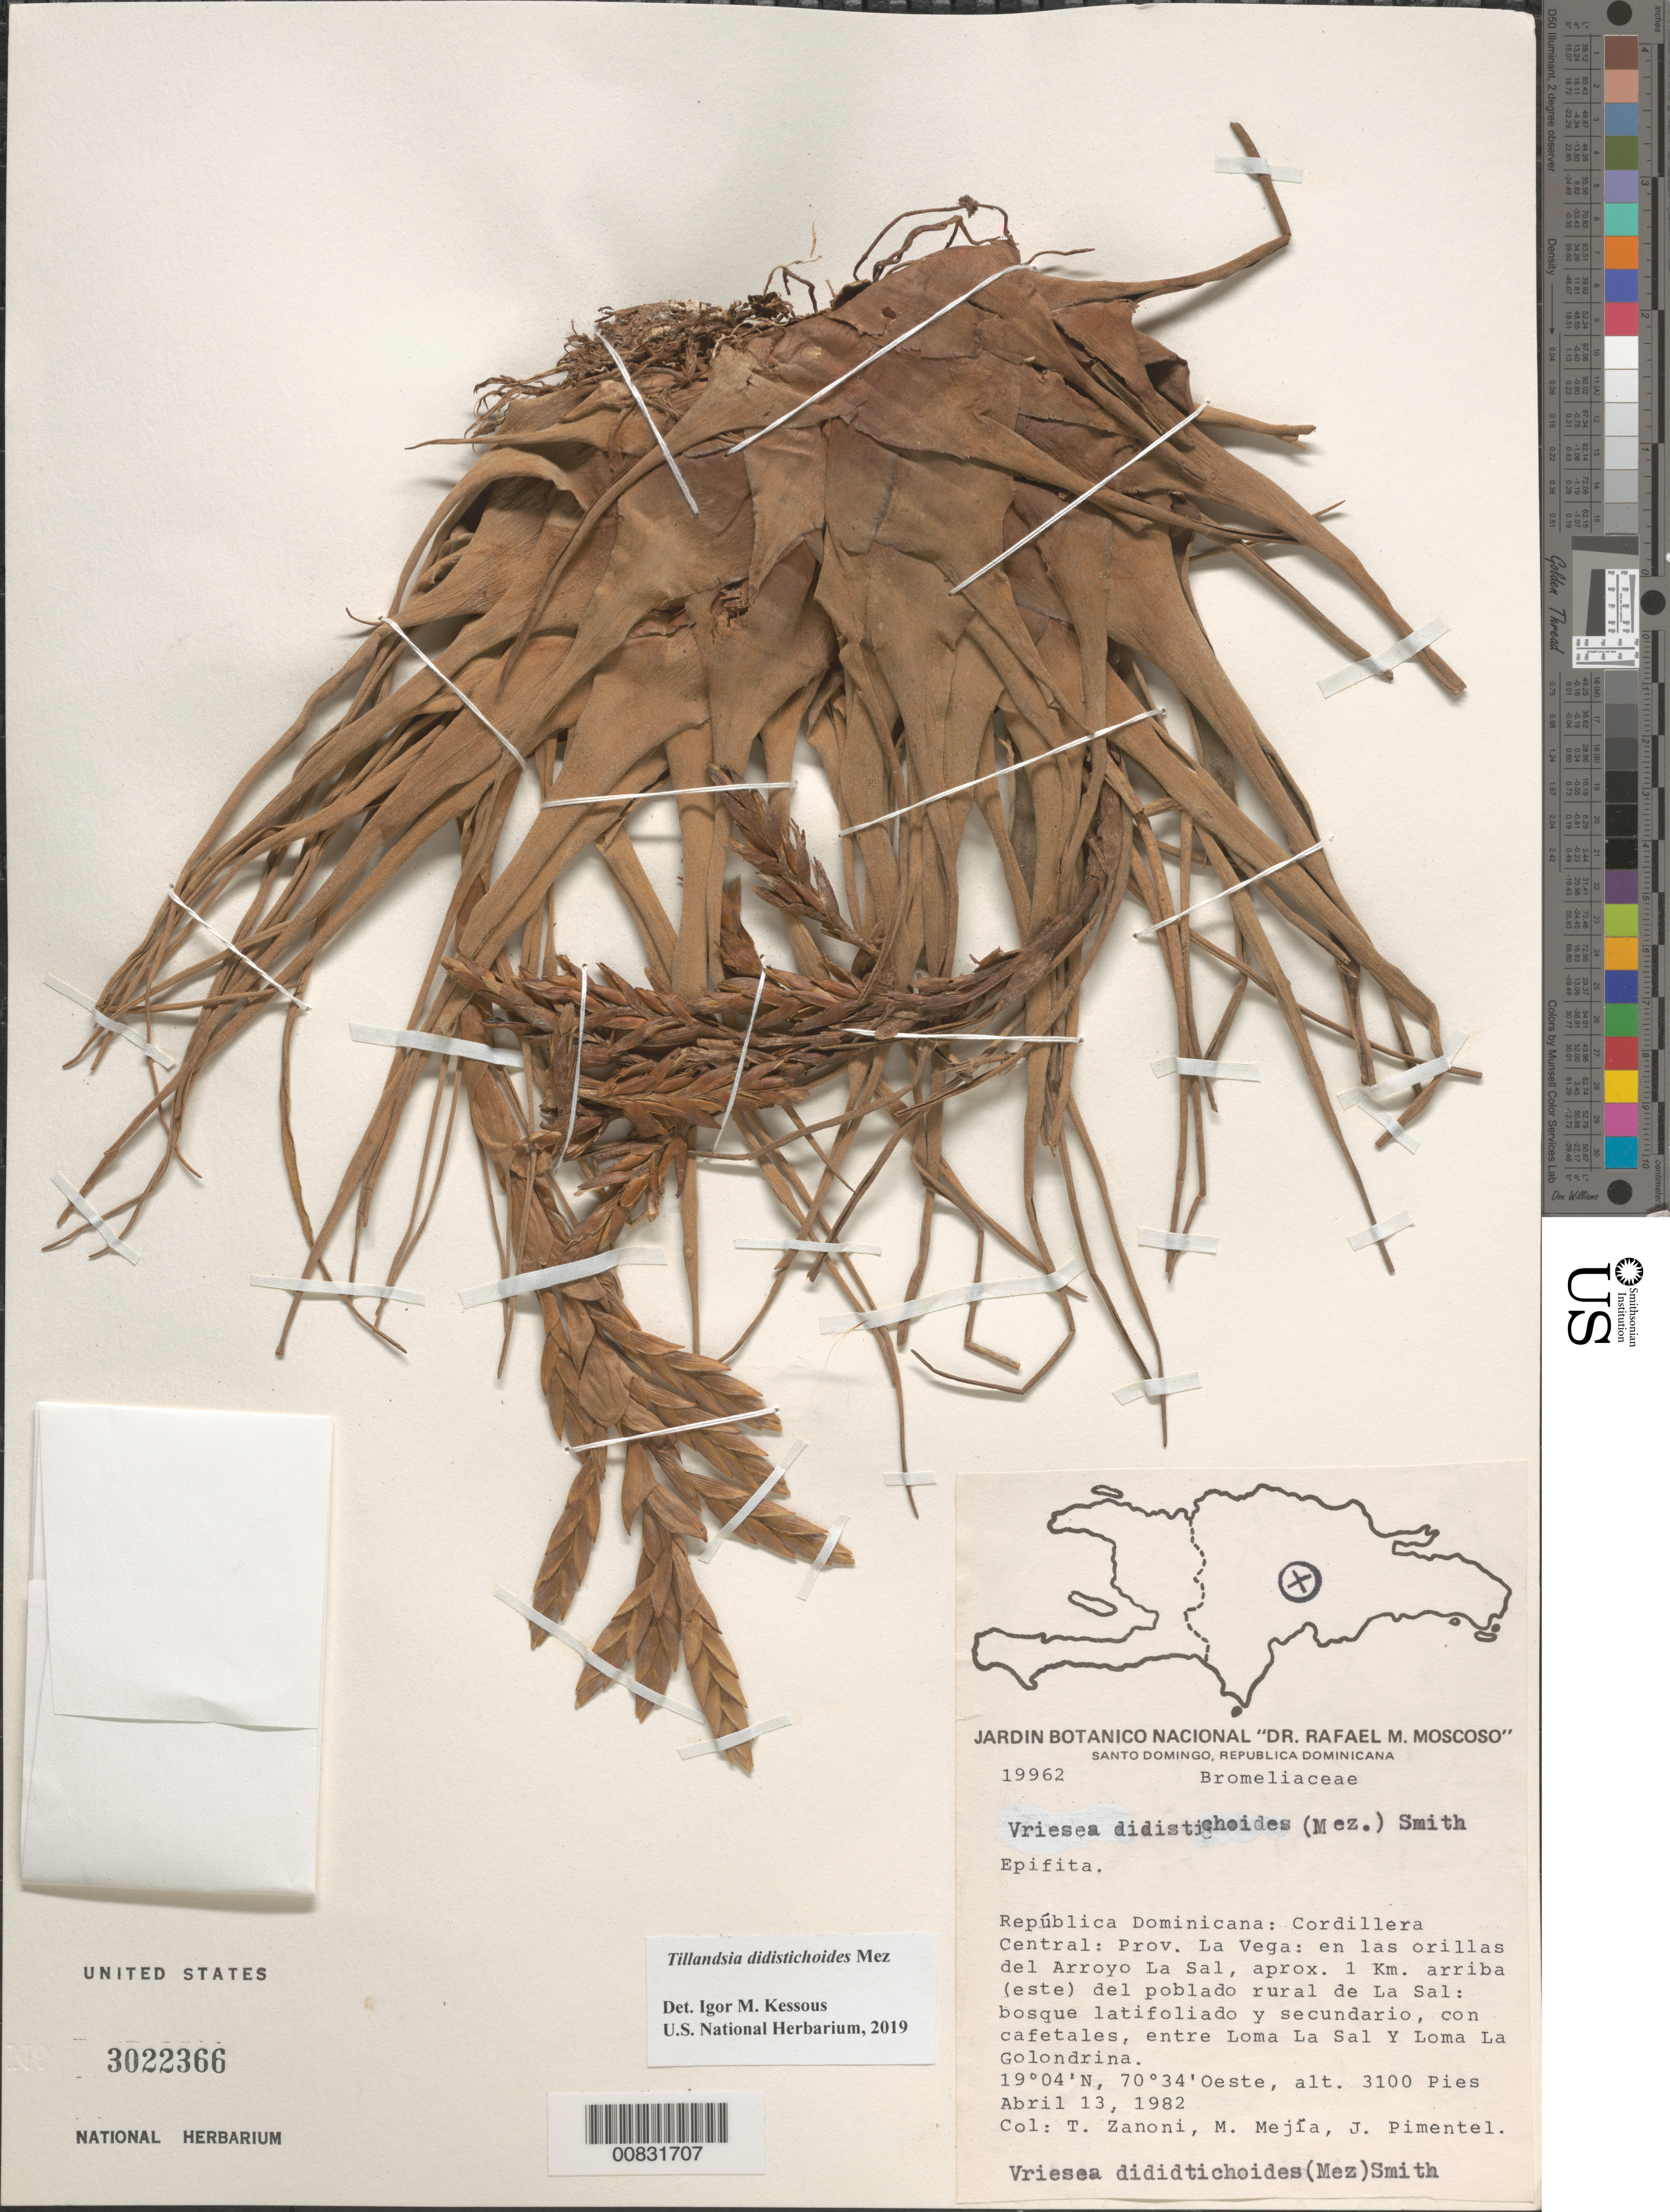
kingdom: Plantae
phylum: Tracheophyta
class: Liliopsida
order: Poales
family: Bromeliaceae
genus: Tillandsia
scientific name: Tillandsia didistichoides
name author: Mez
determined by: Kessous, Igor M.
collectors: T. A. Zanoni, M. Mejia & J. Pimentel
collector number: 19962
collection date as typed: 13 Apr 1982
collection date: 1982-04-13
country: Dominican Republic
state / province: La Vega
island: Hispaniola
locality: Cordillera Central: en las orillas del Arroyo La Sal, aprox. 1 km. arriba (este) del poblado rural de La Sal, entre Loma La Sal y Loma La Golondrina.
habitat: Bosque latifoliado y secundario, con cafetales.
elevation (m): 945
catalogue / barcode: US 3022366